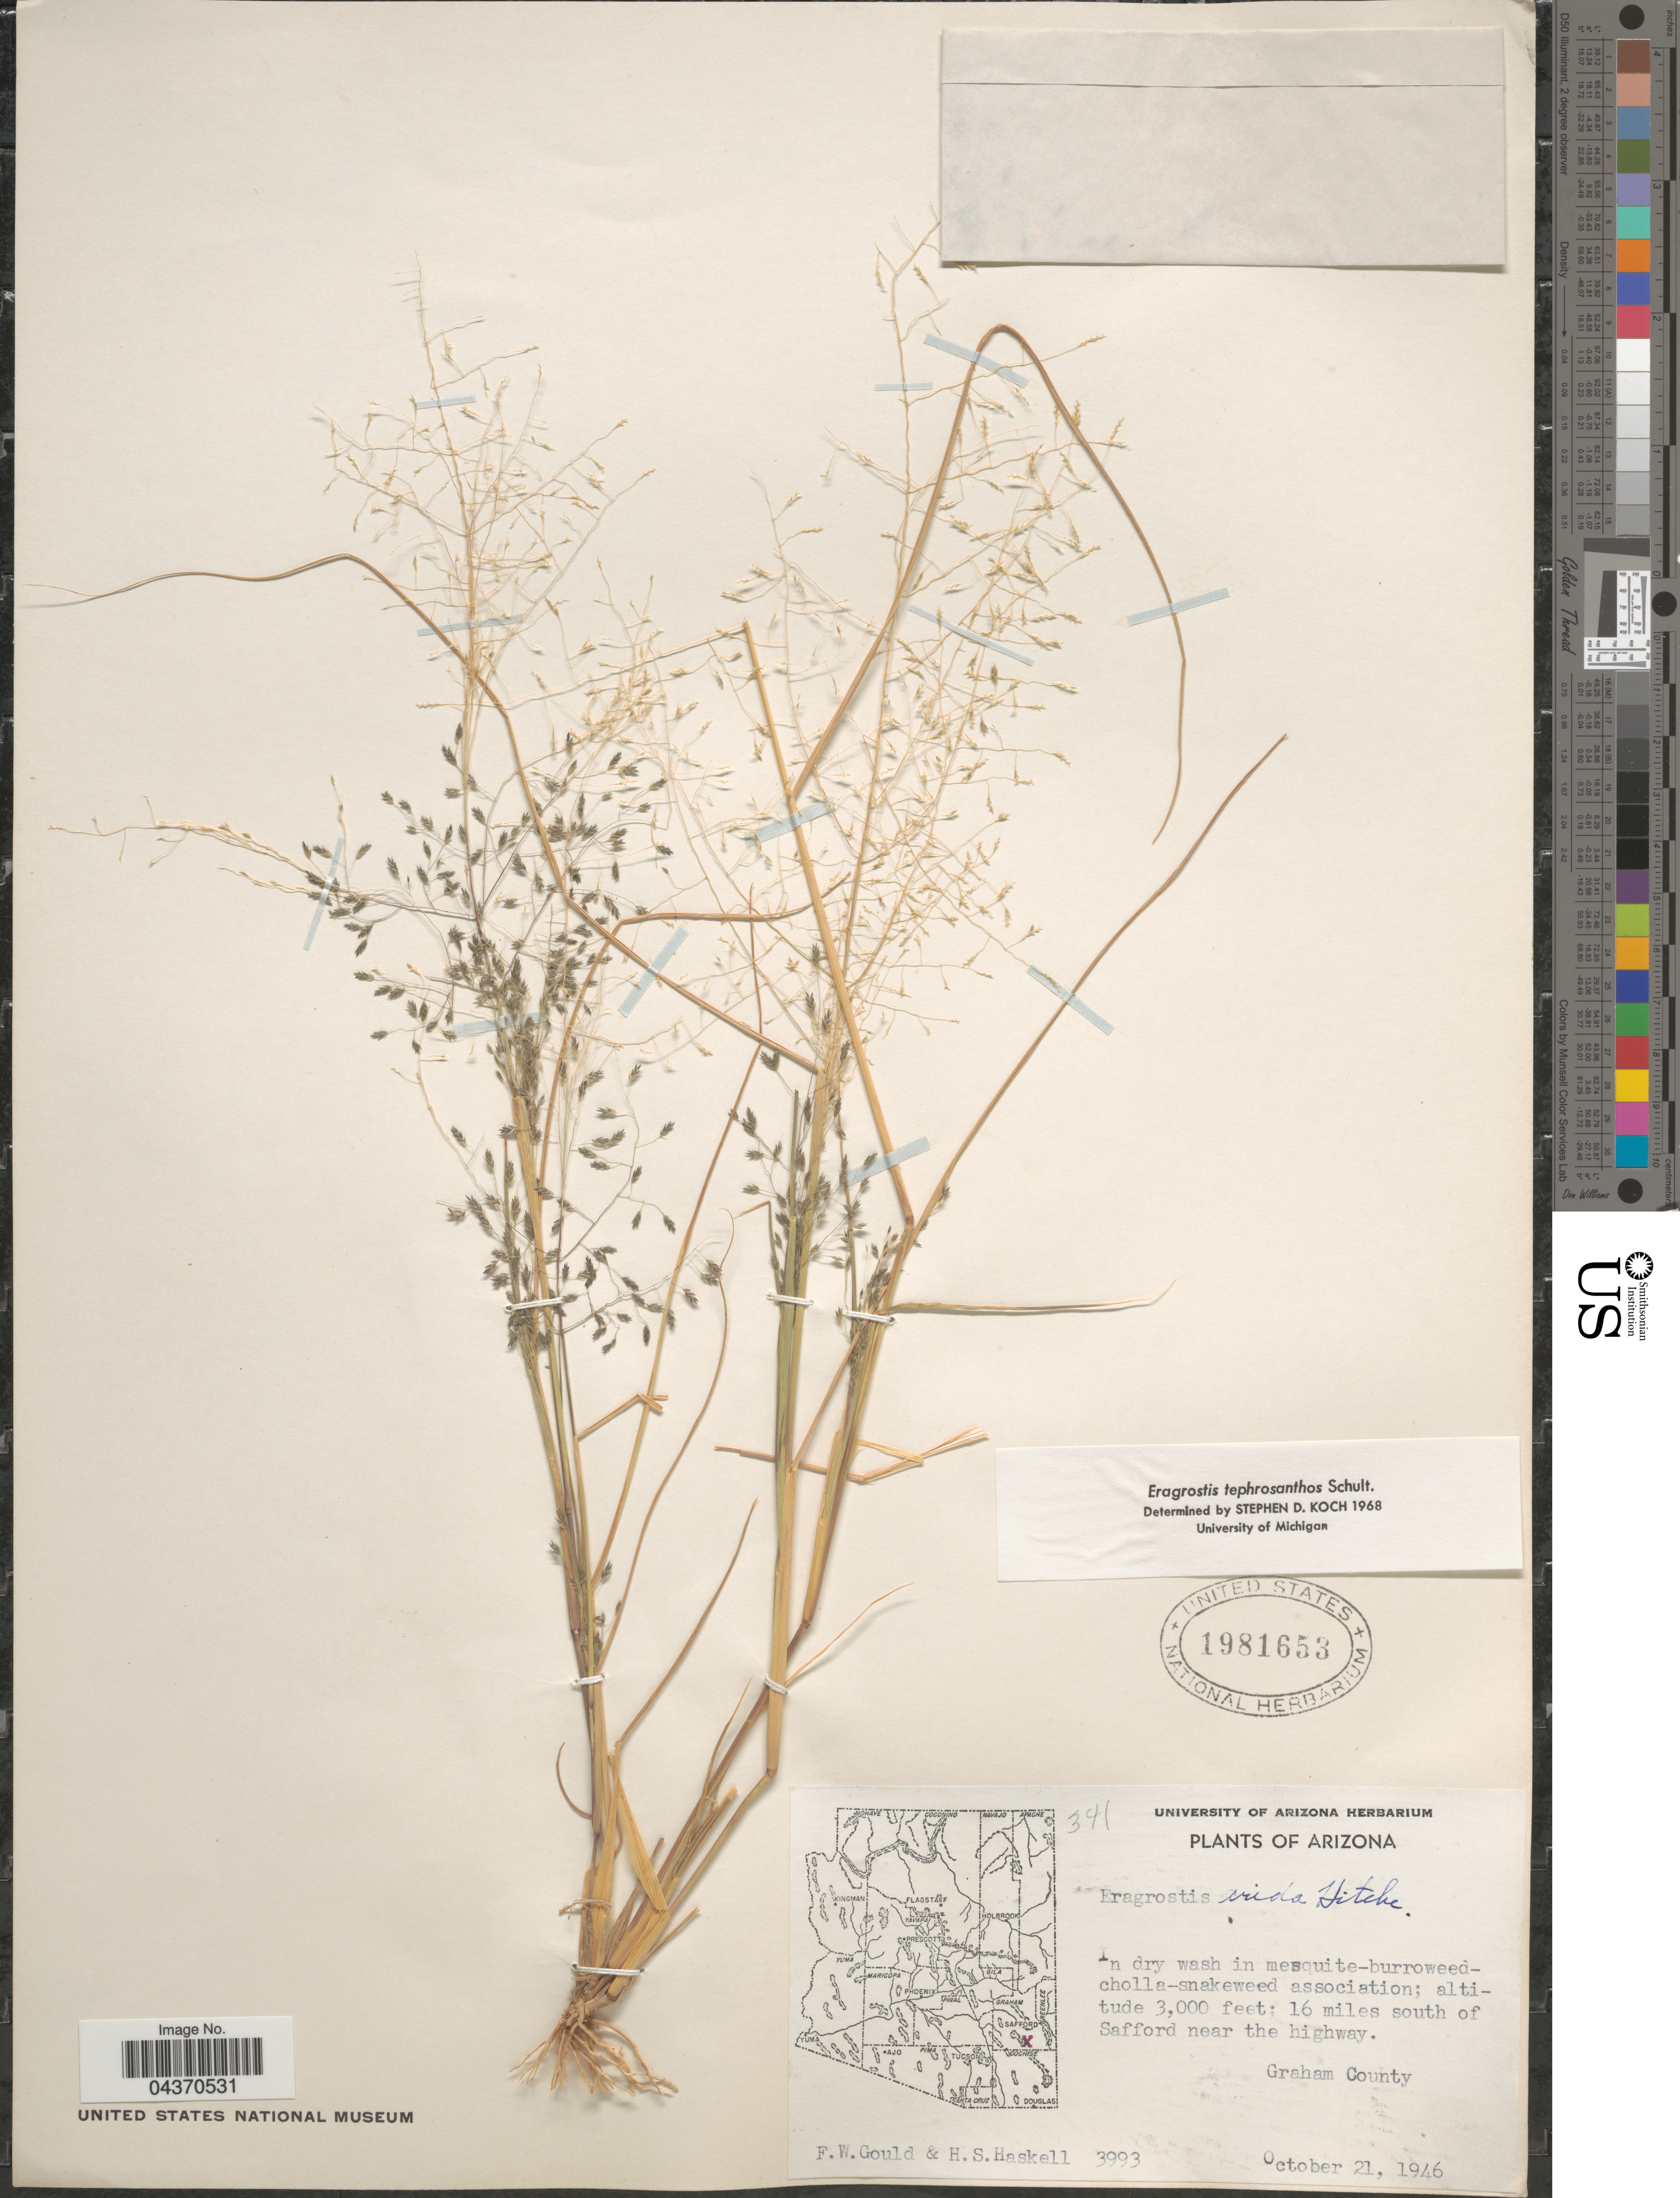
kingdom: Plantae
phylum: Tracheophyta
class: Liliopsida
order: Poales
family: Poaceae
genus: Eragrostis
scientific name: Eragrostis pectinacea var. miserrima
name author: (E. Fourn.) Reeder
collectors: F. W. Gould & H. Haskell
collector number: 3993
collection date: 1946-10-21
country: United States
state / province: Arizona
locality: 16 miles south of Safford near the highway. Graham County.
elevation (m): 914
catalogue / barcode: US 1981653